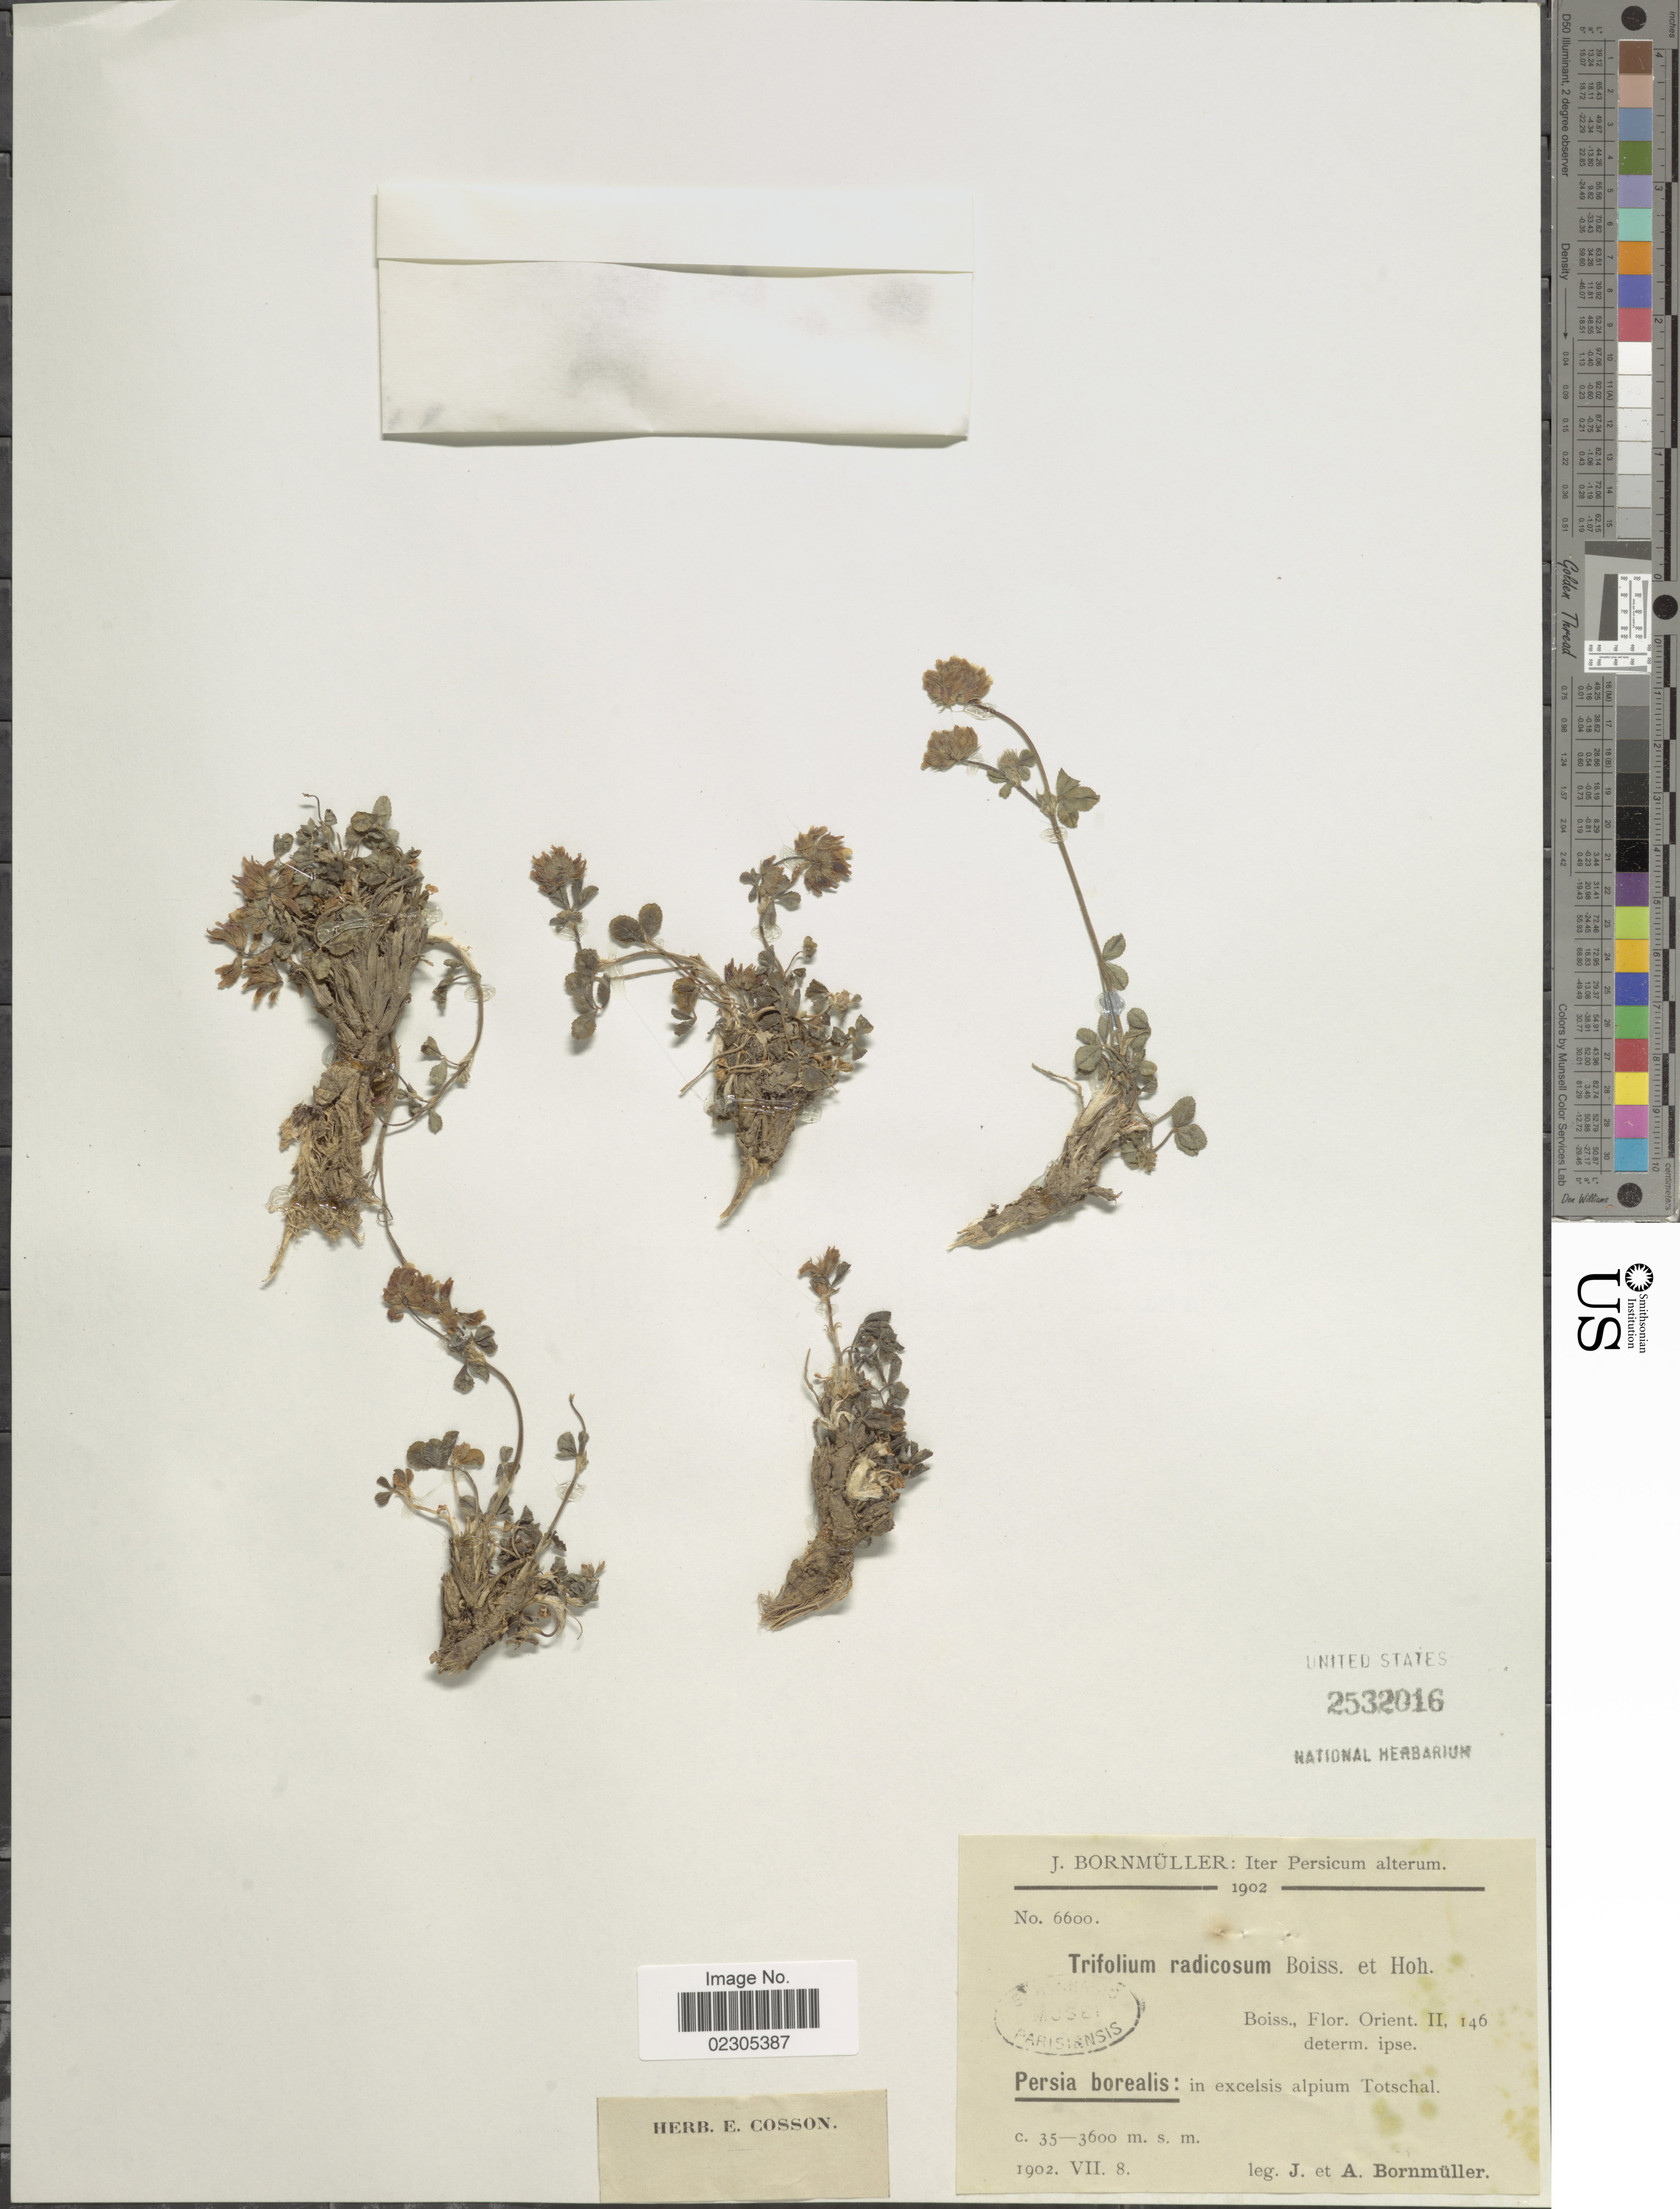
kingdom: Plantae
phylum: Tracheophyta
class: Magnoliopsida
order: Fabales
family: Fabaceae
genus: Trifolium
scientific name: Trifolium radicosum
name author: Boiss. & Hohen.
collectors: J. Bornmüller & A. Bornmüller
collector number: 6600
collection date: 1902-07-08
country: Iran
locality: Persia borealis: in excelsis alpium Totschal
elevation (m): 3500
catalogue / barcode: US 2532016